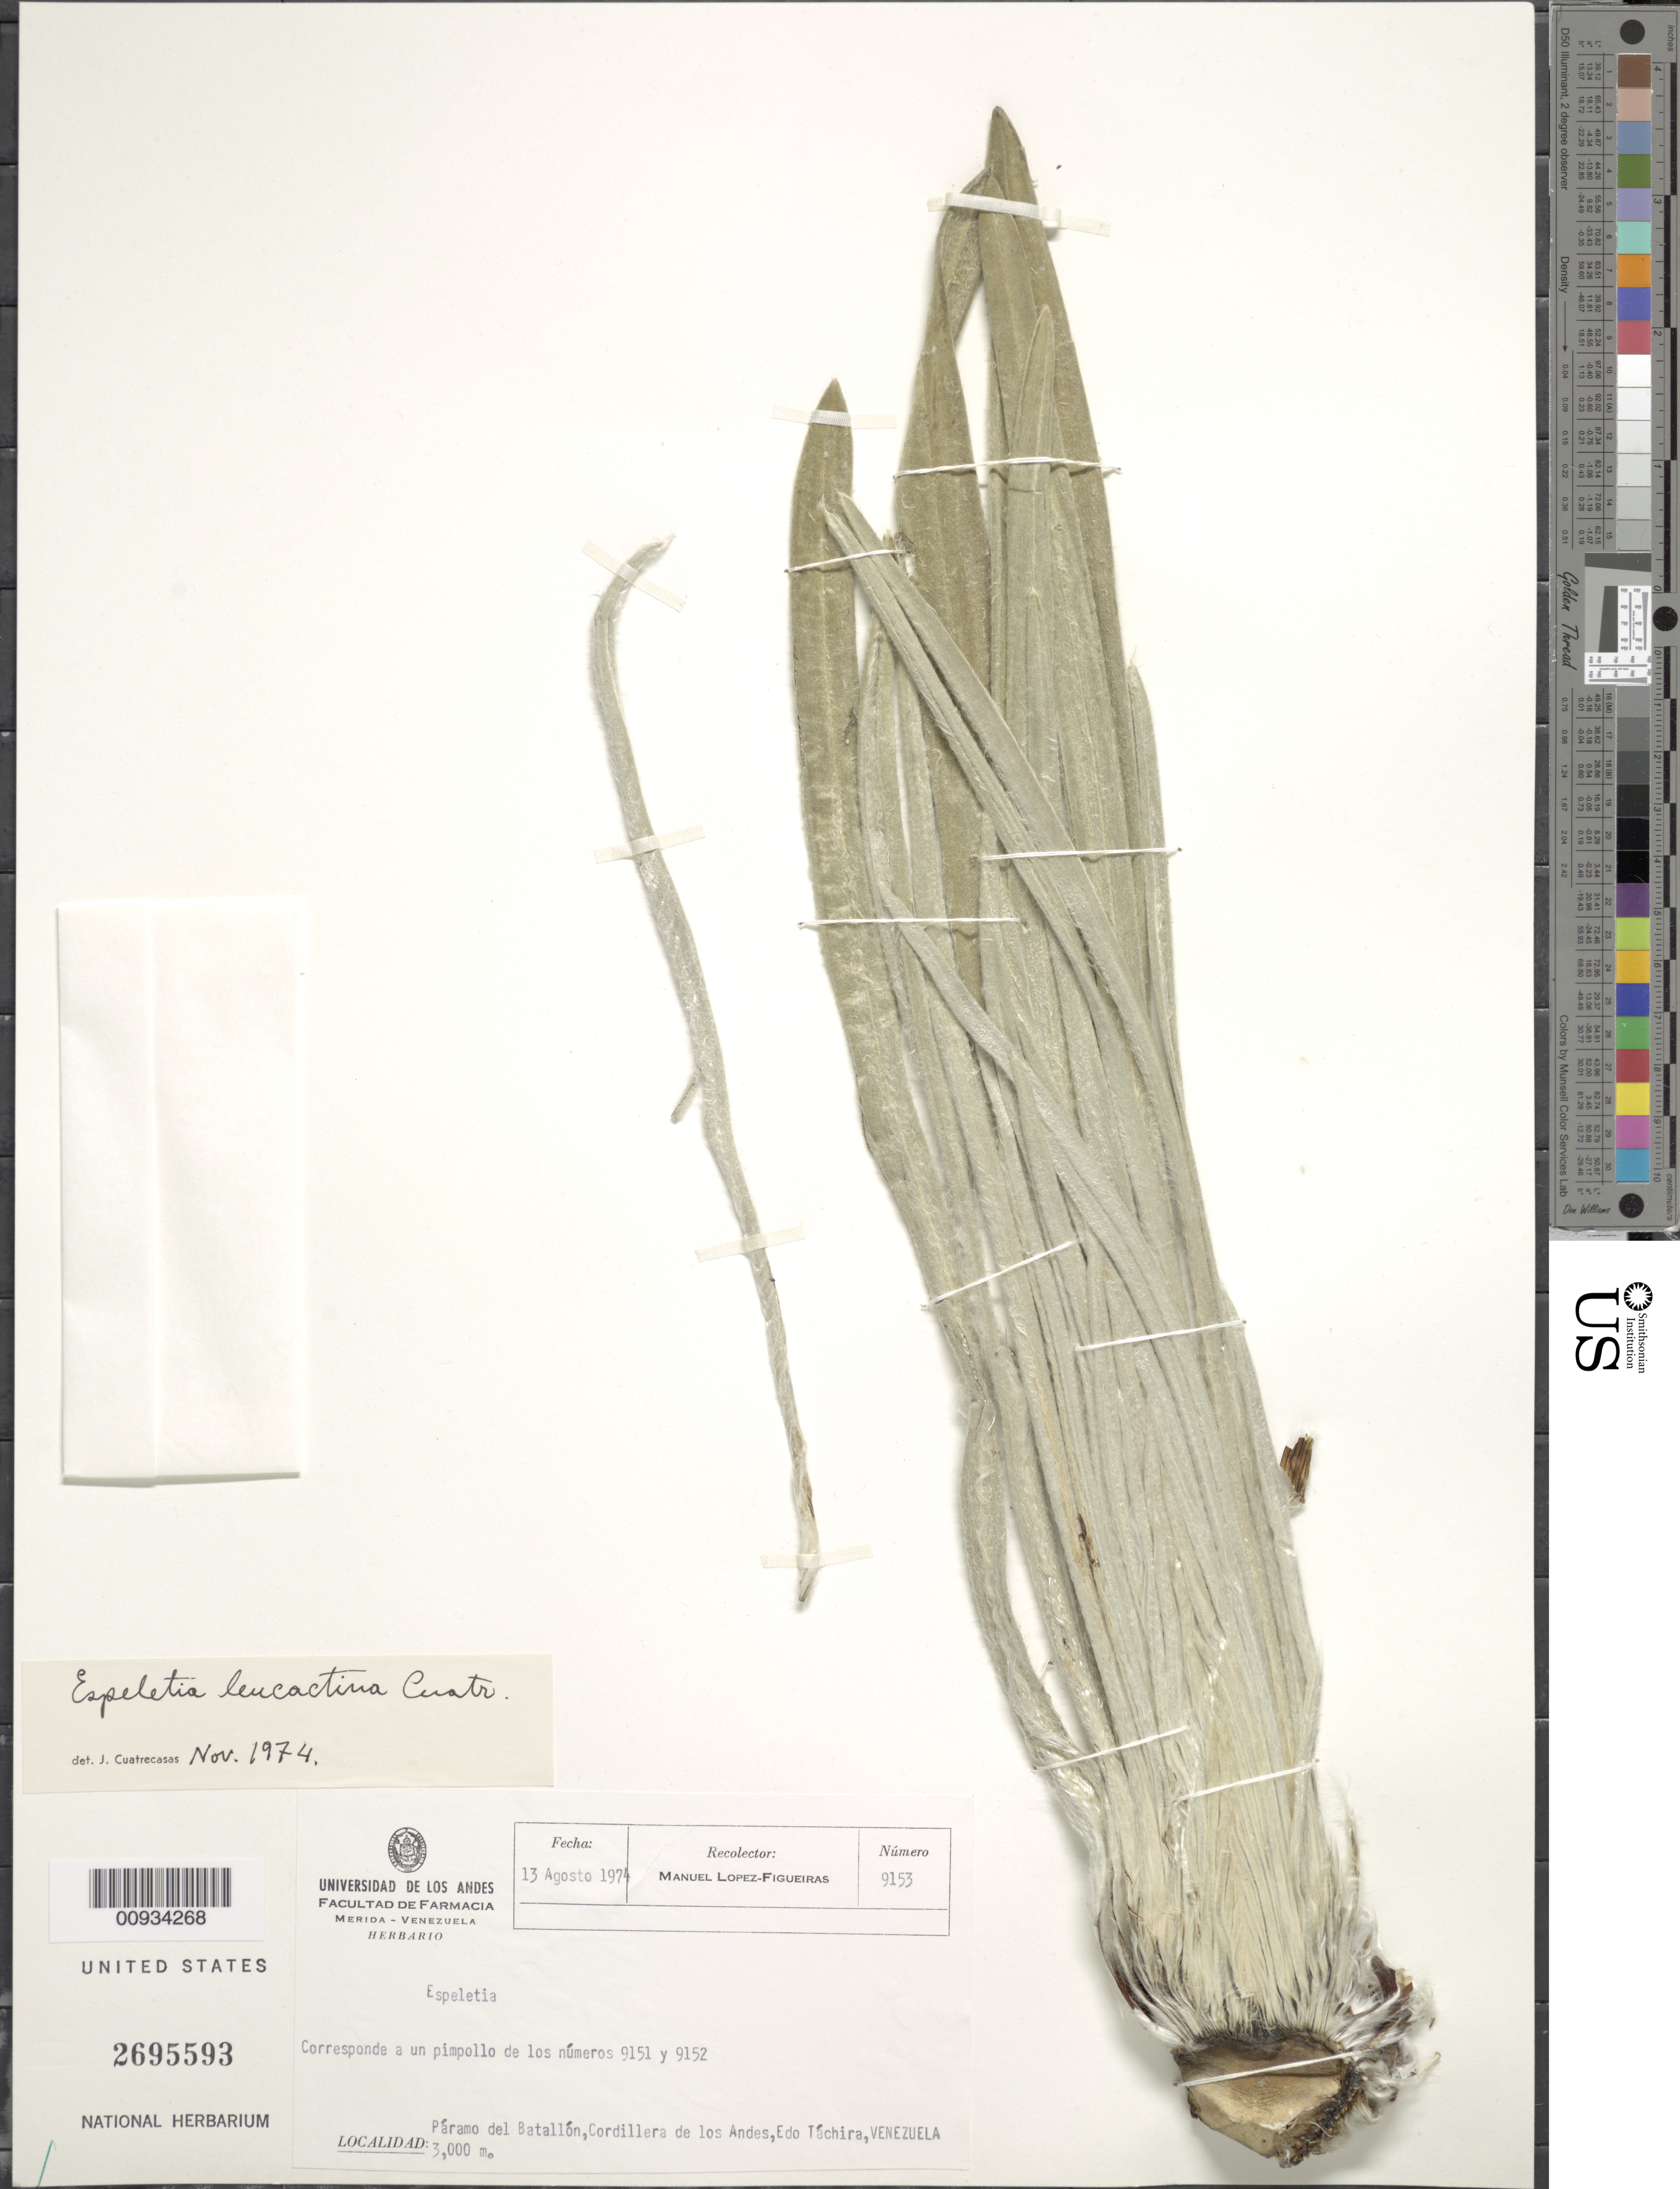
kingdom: Plantae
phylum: Tracheophyta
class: Magnoliopsida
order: Asterales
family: Asteraceae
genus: Ruilopezia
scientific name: Ruilopezia leucactina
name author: (Cuatrec.) Cuatrec.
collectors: M. López Figueiras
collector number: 9153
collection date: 1974-08-13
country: Venezuela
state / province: Táchira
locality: Páramo del Batallón. Cordillera de los Andes.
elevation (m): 3000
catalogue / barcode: US 2695593